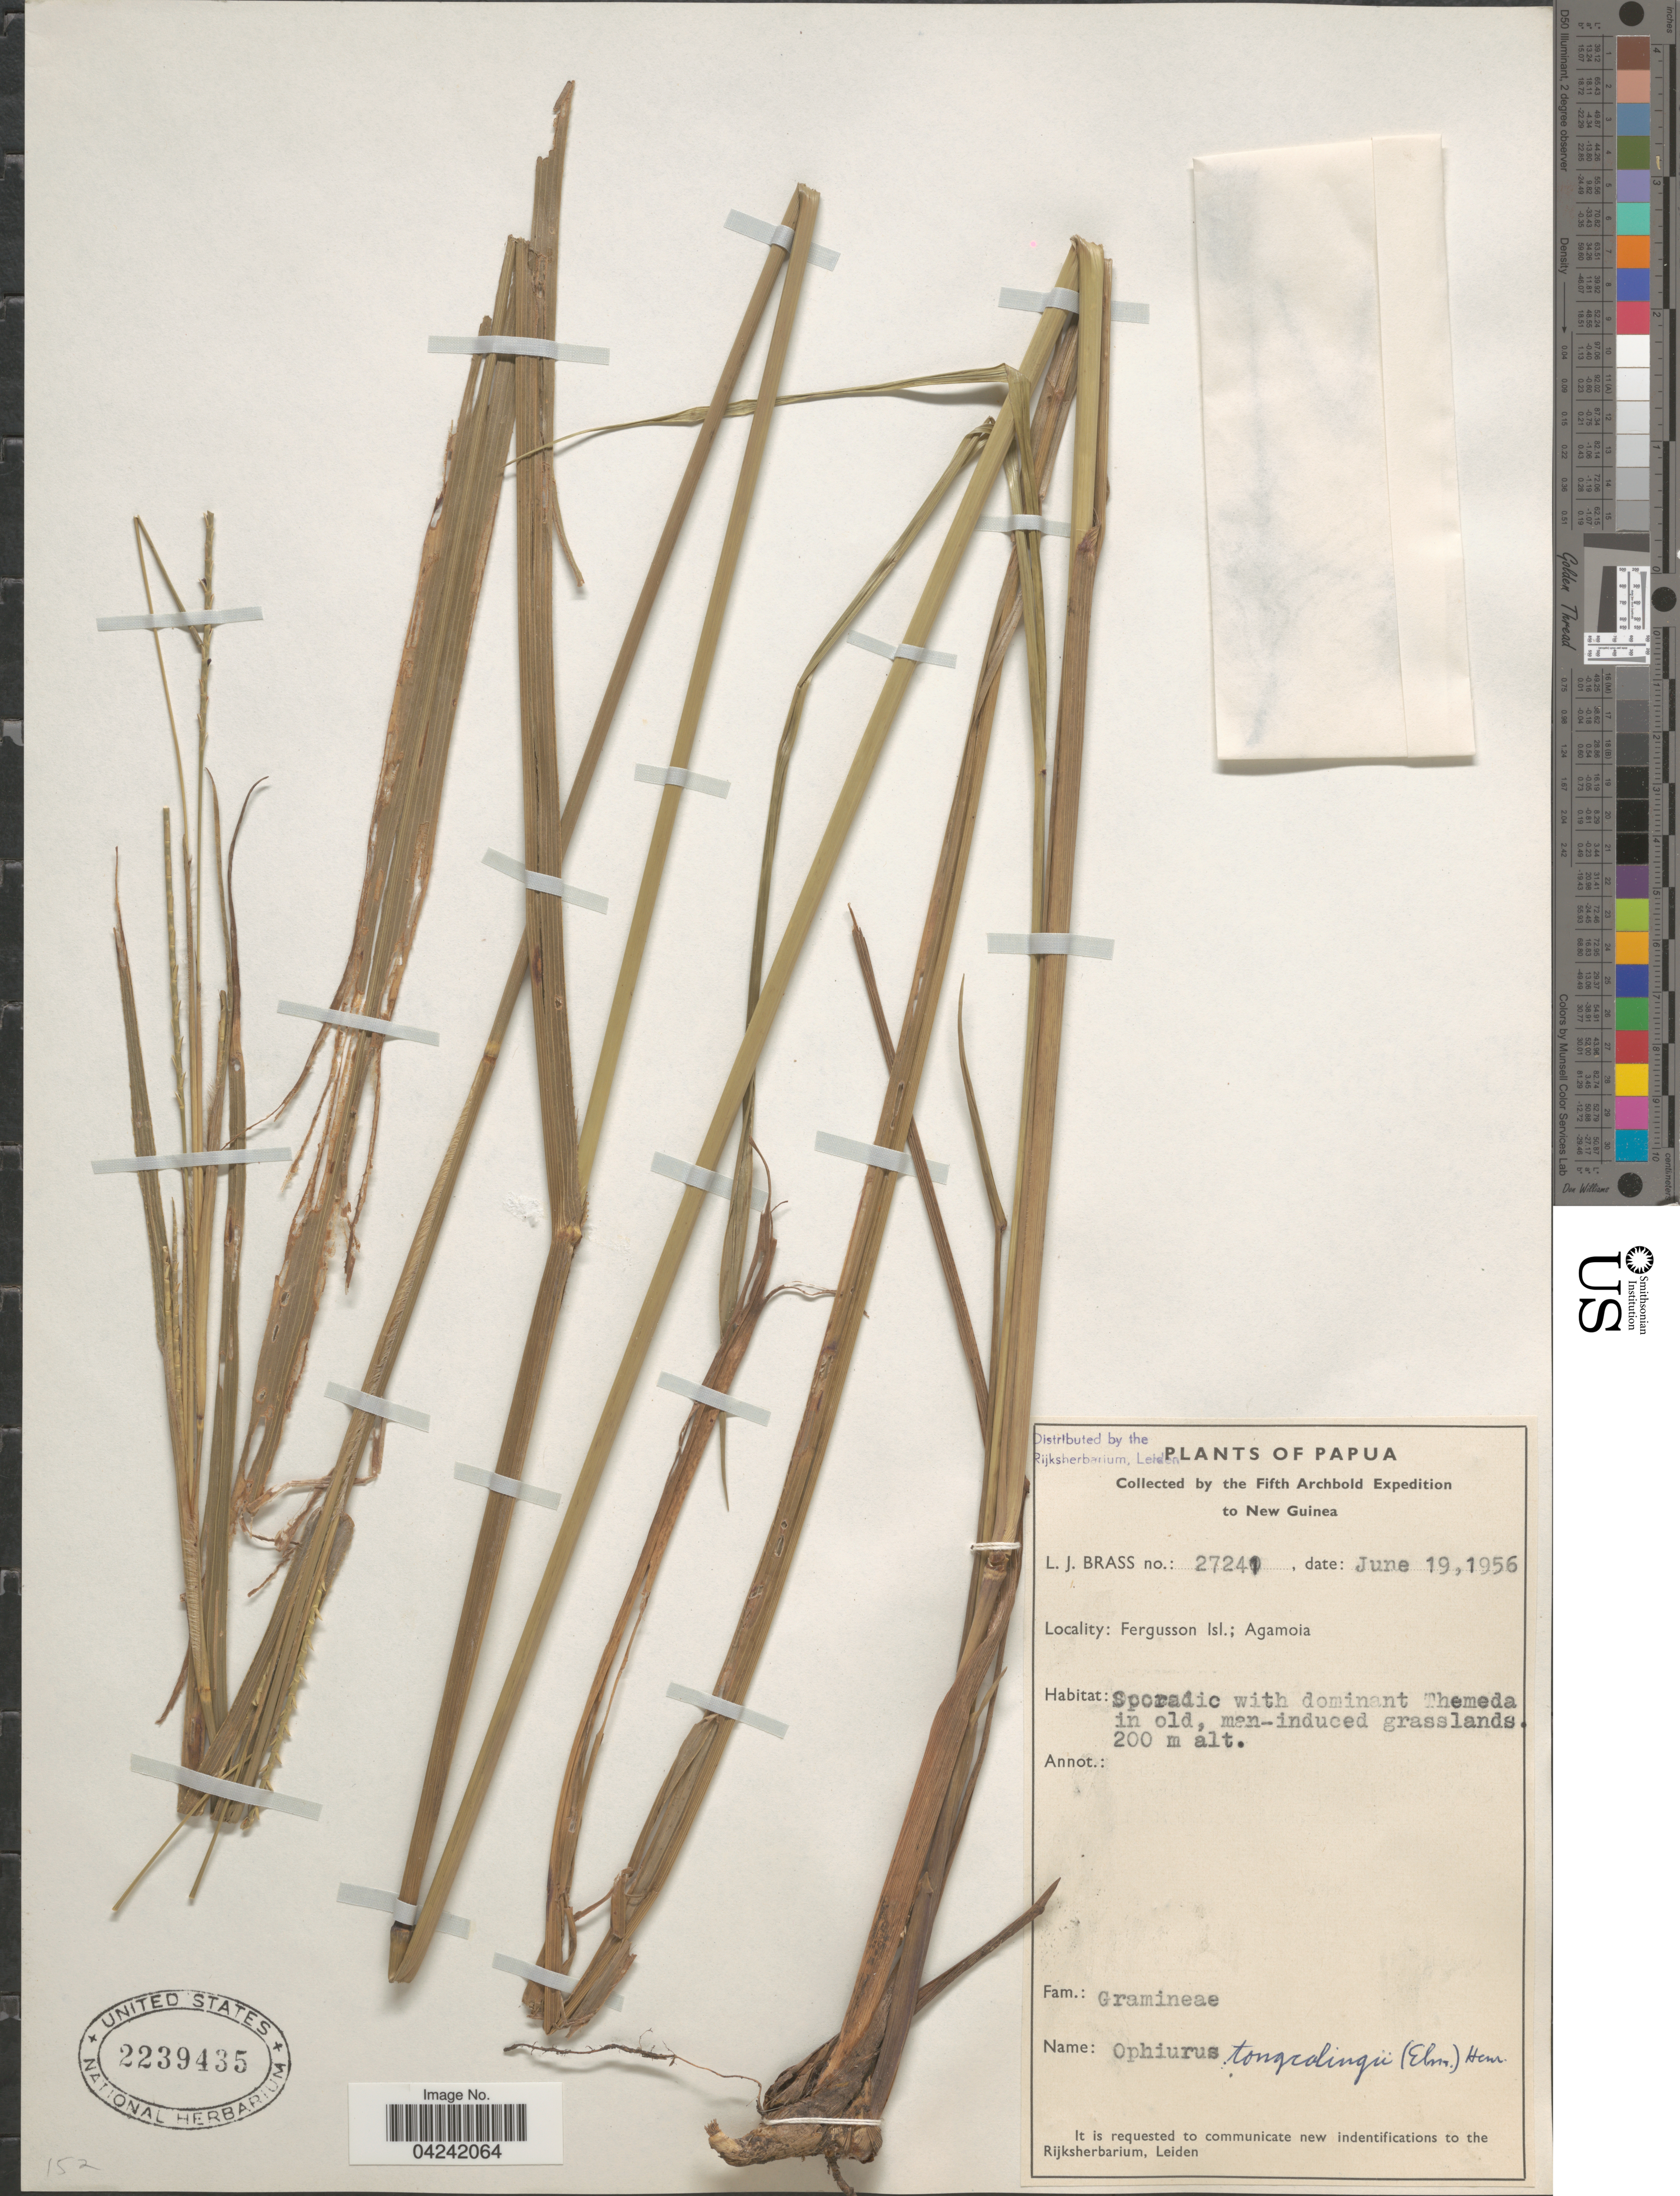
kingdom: Plantae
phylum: Tracheophyta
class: Liliopsida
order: Poales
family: Poaceae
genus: Mnesithea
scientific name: Mnesithea laevis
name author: (Retz.) Kunth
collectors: L. J. Brass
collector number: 27241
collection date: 1956-06-19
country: Papua New Guinea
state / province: Milne Bay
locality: Papua. The Fifth Archbold Expedition to New Guinea. Fergusson Isl.; Agamoia.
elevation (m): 200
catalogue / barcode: US 2239435